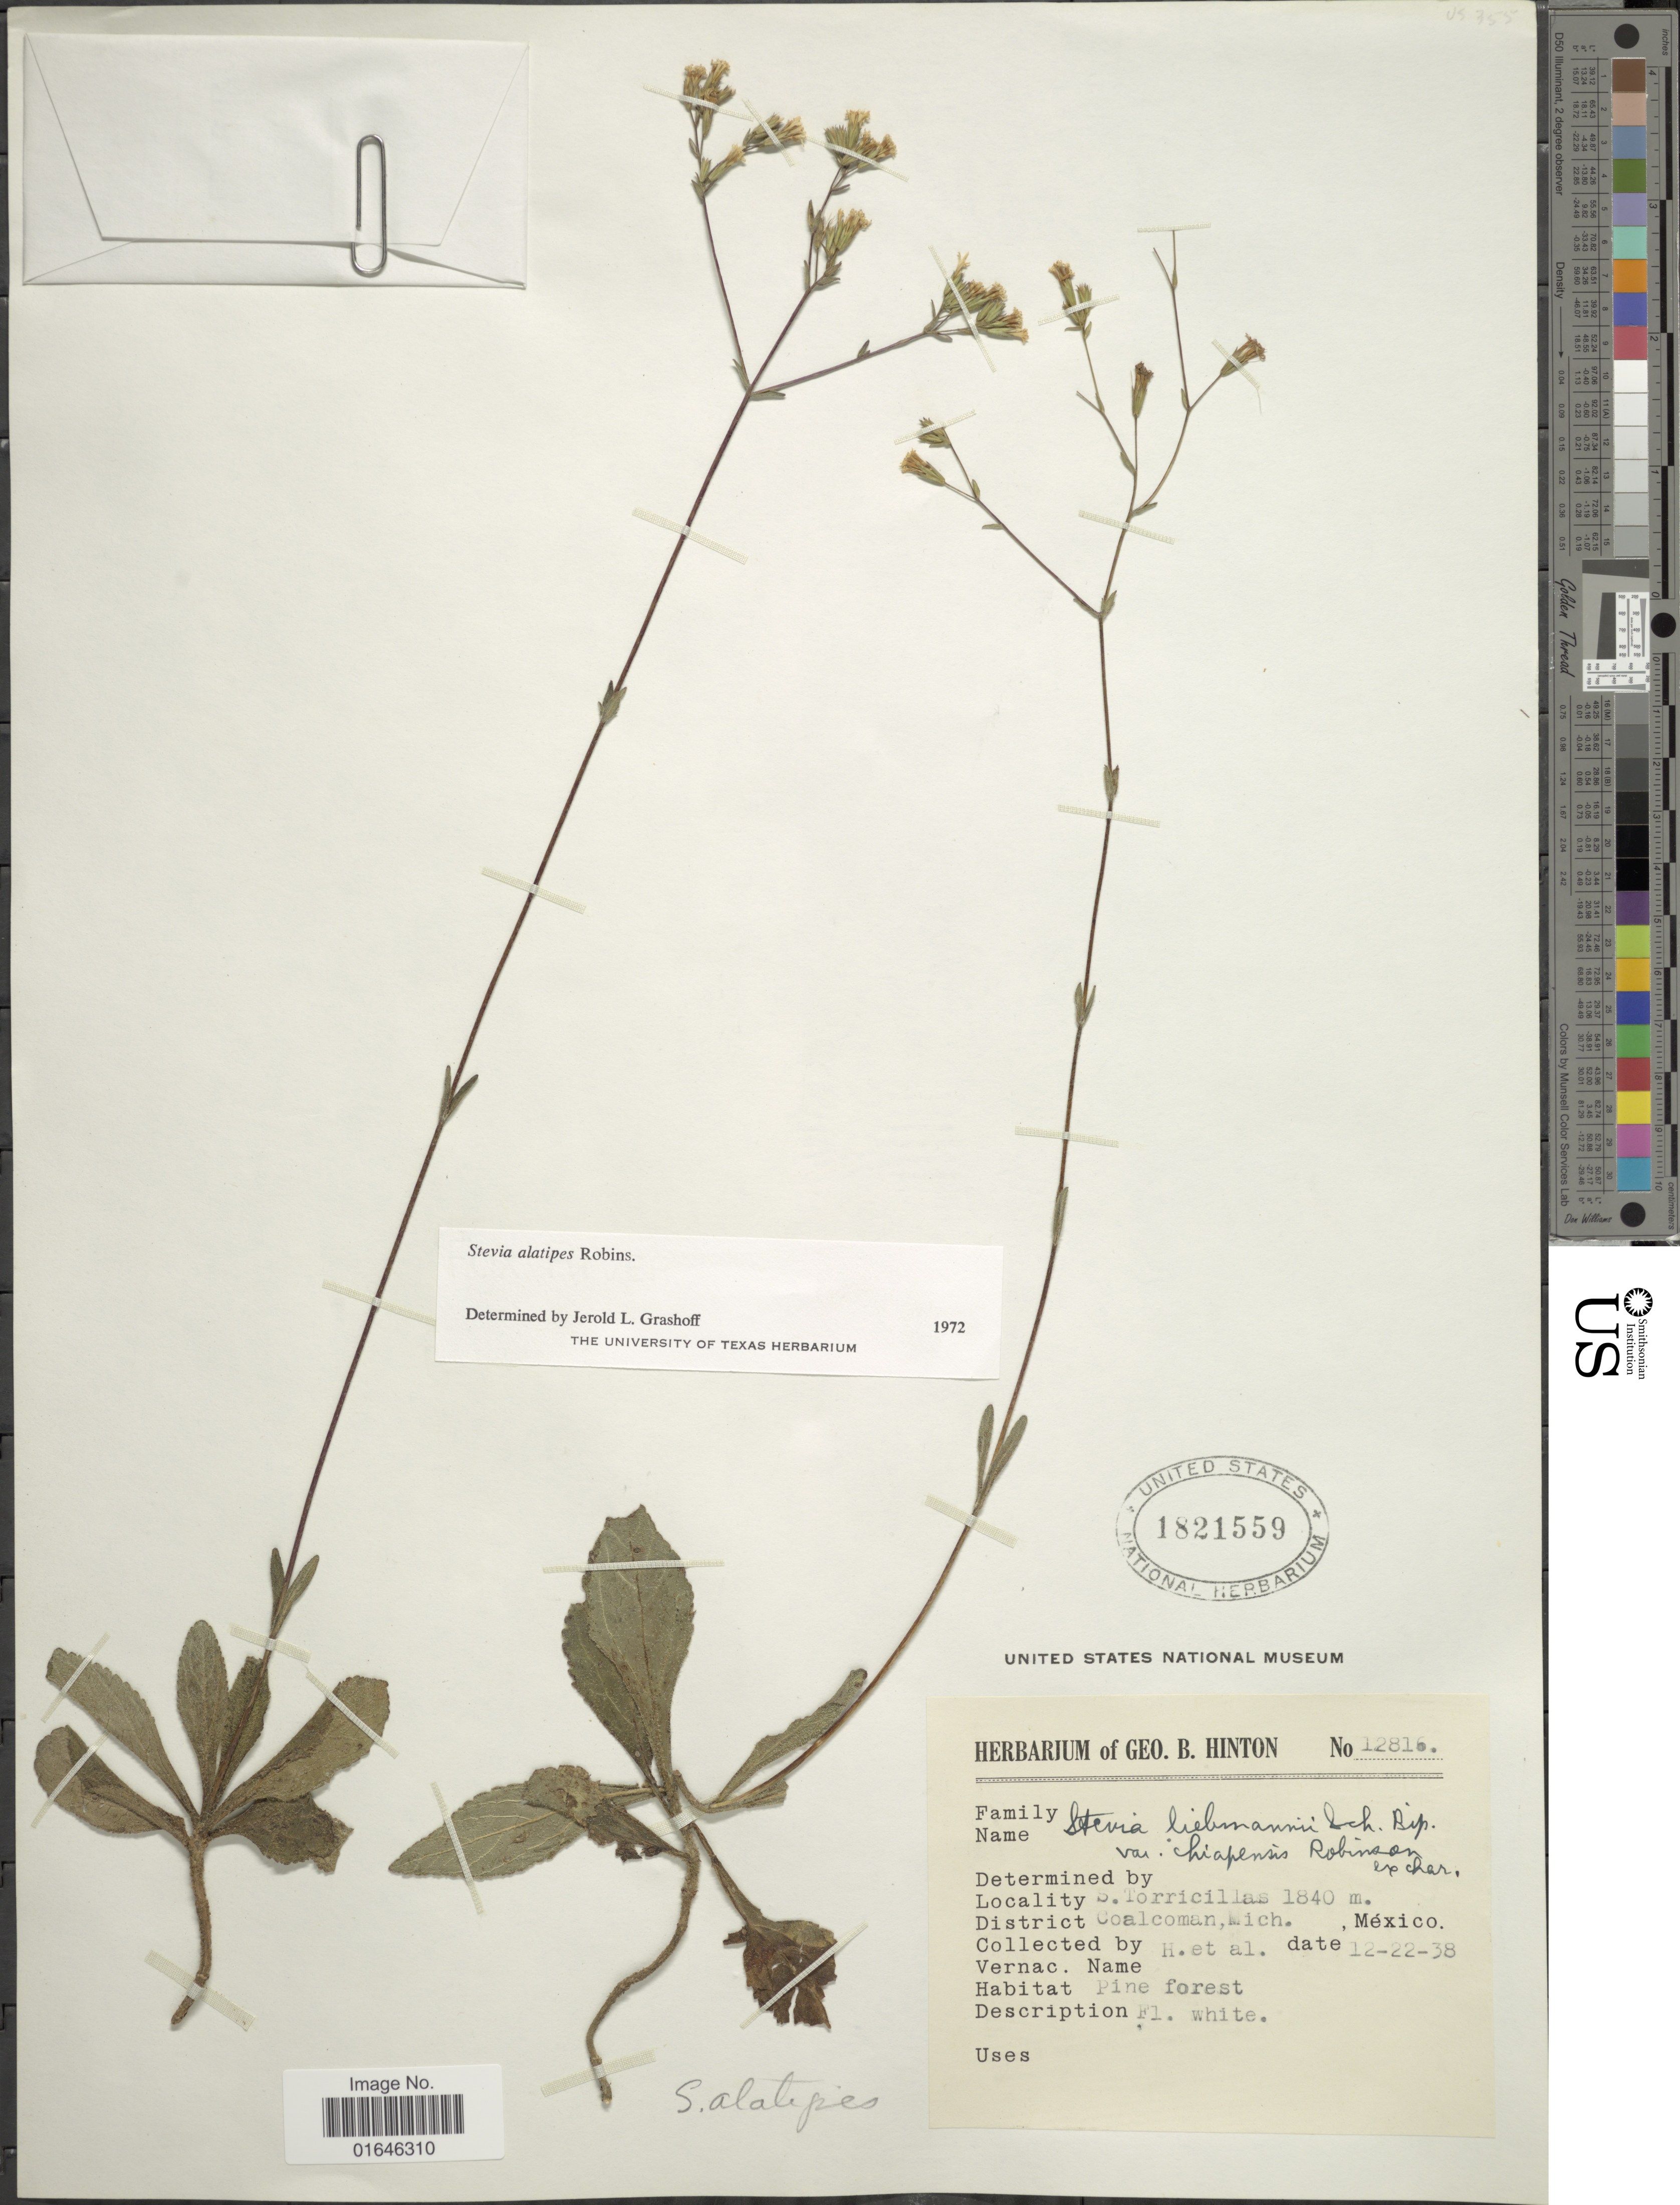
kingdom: Plantae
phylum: Tracheophyta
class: Magnoliopsida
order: Asterales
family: Asteraceae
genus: Stevia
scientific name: Stevia alatipes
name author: B.L. Rob.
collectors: G. B. Hinton & et al.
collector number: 12816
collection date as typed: Transcribed d/m/y: 22/12/38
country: Mexico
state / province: Michoacán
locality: S. Torricillas, District Coalcoman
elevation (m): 1840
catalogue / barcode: US 1821559